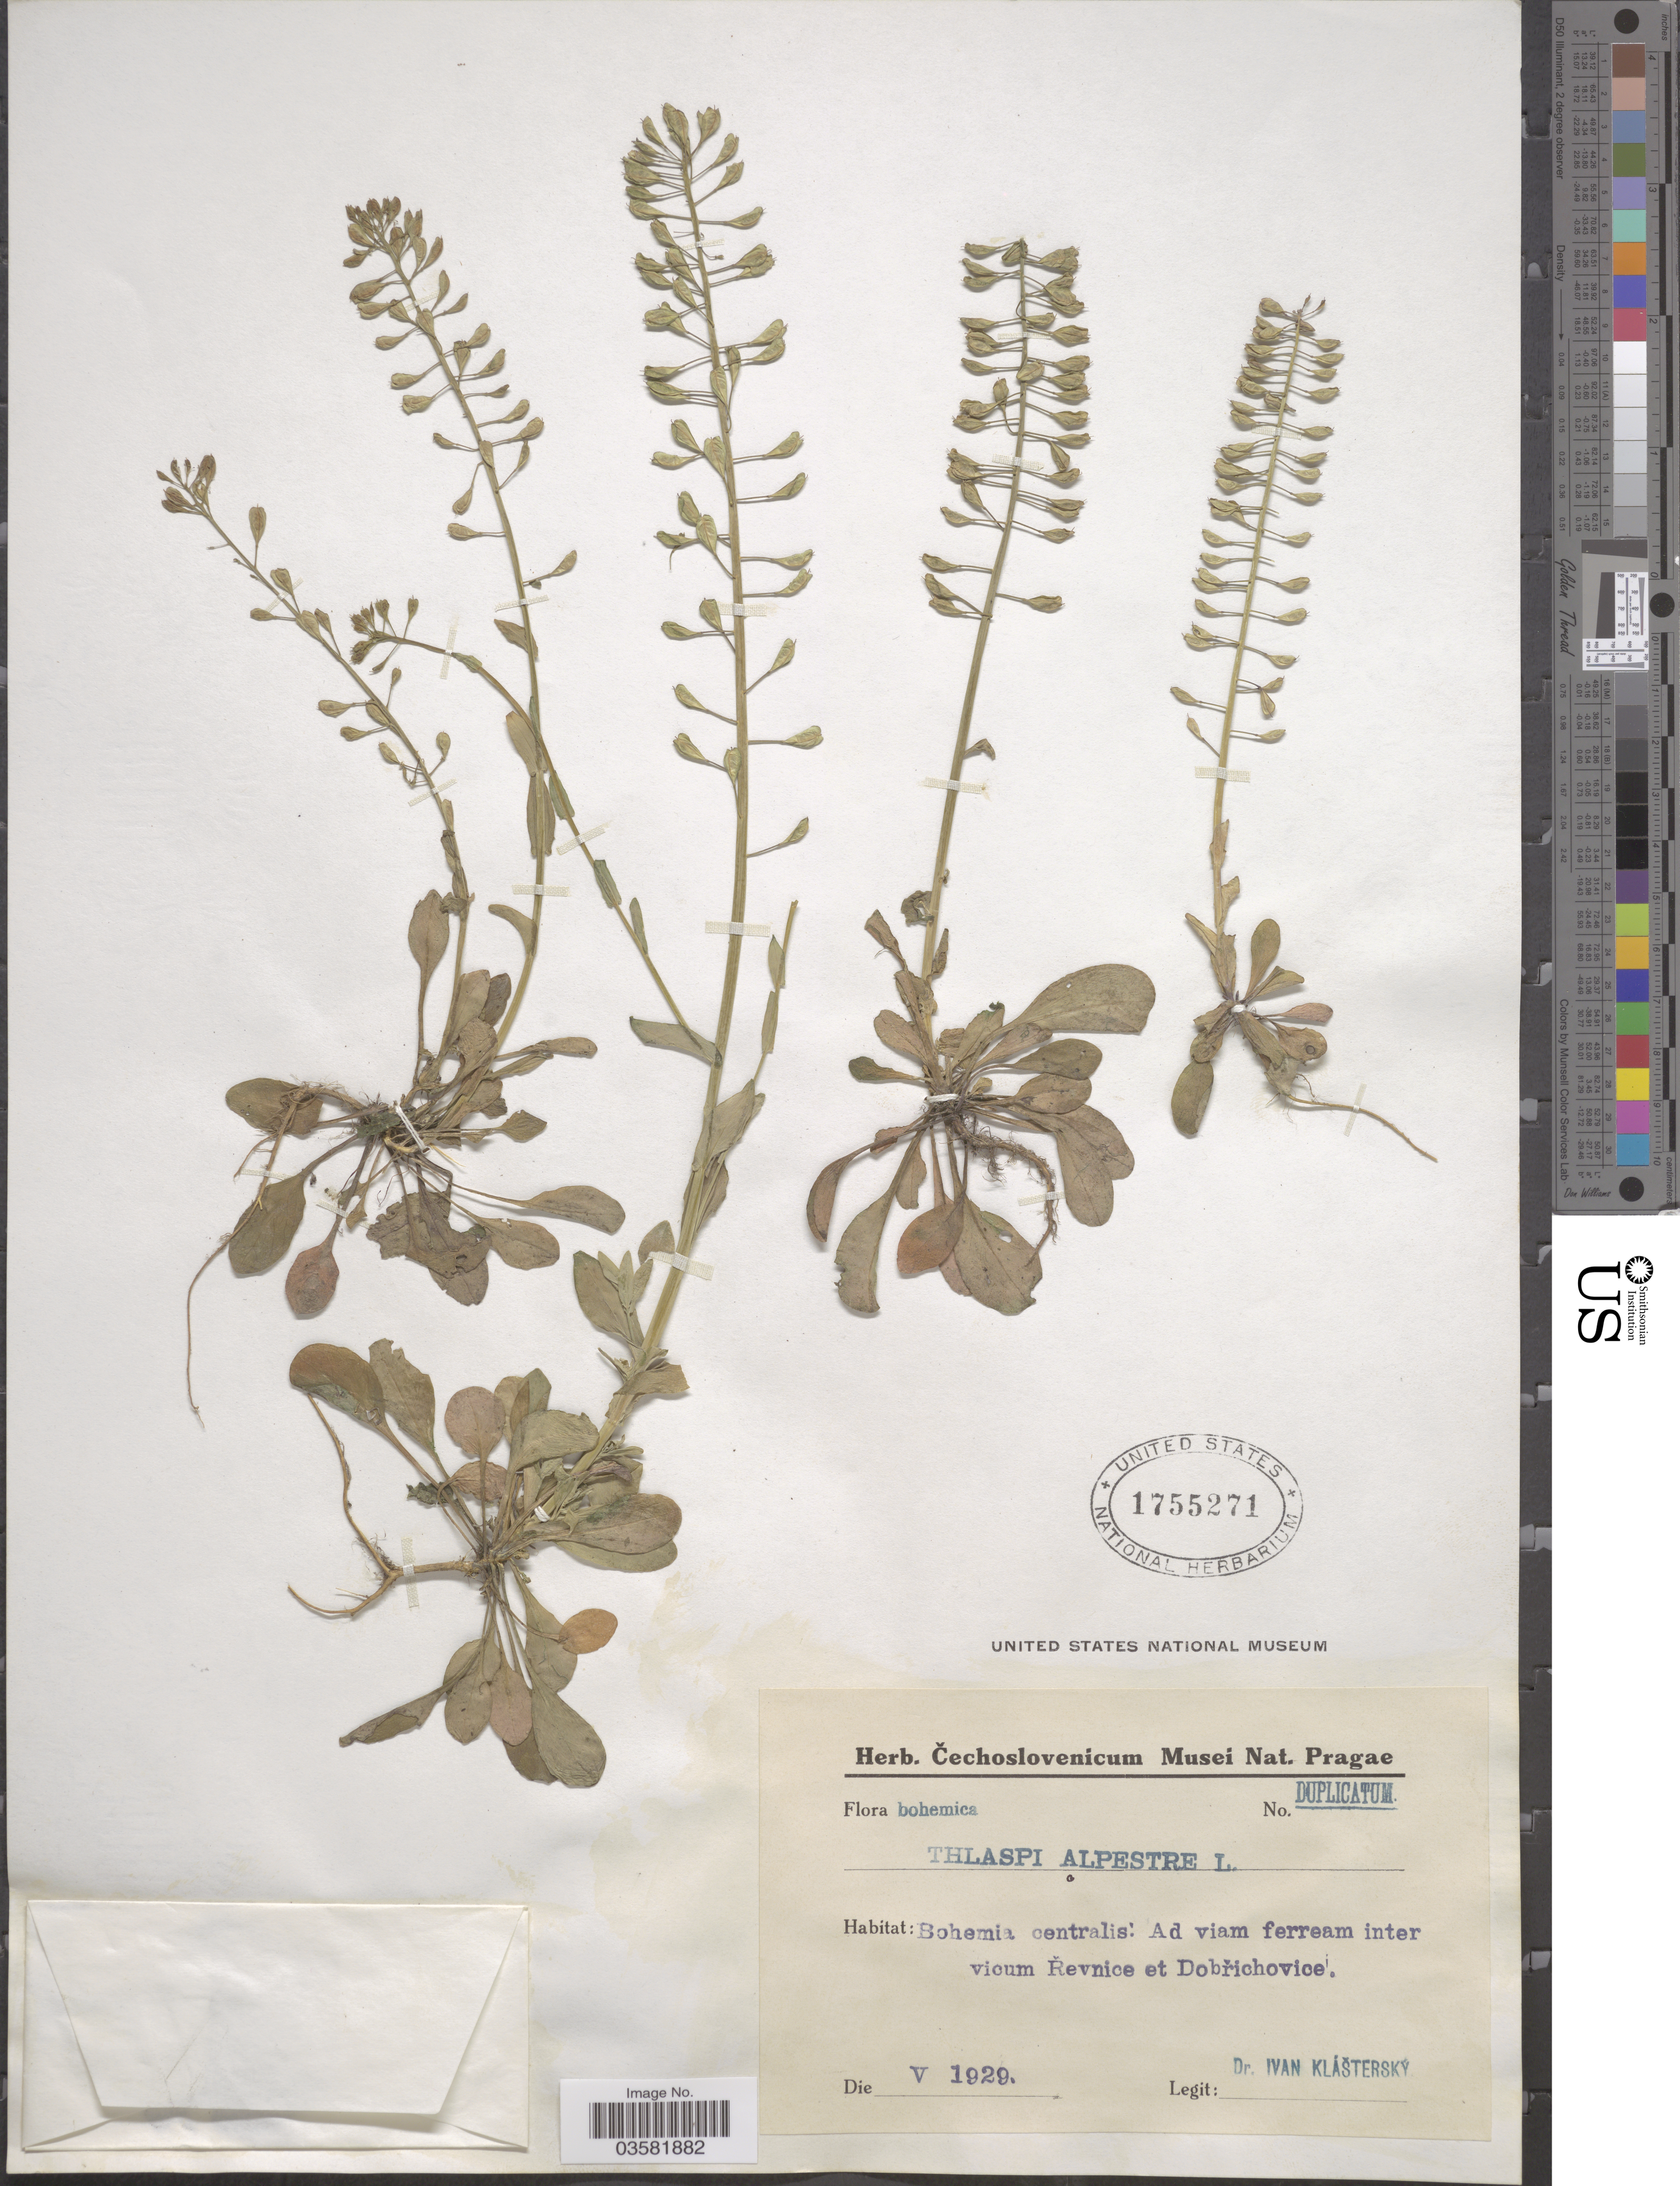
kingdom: Plantae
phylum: Tracheophyta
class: Magnoliopsida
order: Brassicales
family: Brassicaceae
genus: Thlaspi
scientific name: Thlaspi alpestre L. nom. illeg.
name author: L.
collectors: I. Klášterský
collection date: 1929-05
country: Czechia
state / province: Prague, Capital District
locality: Bohemia centralis: Ad viam ferream inter vicum Řevnice et Dobřichovice.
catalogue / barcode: US 1755271